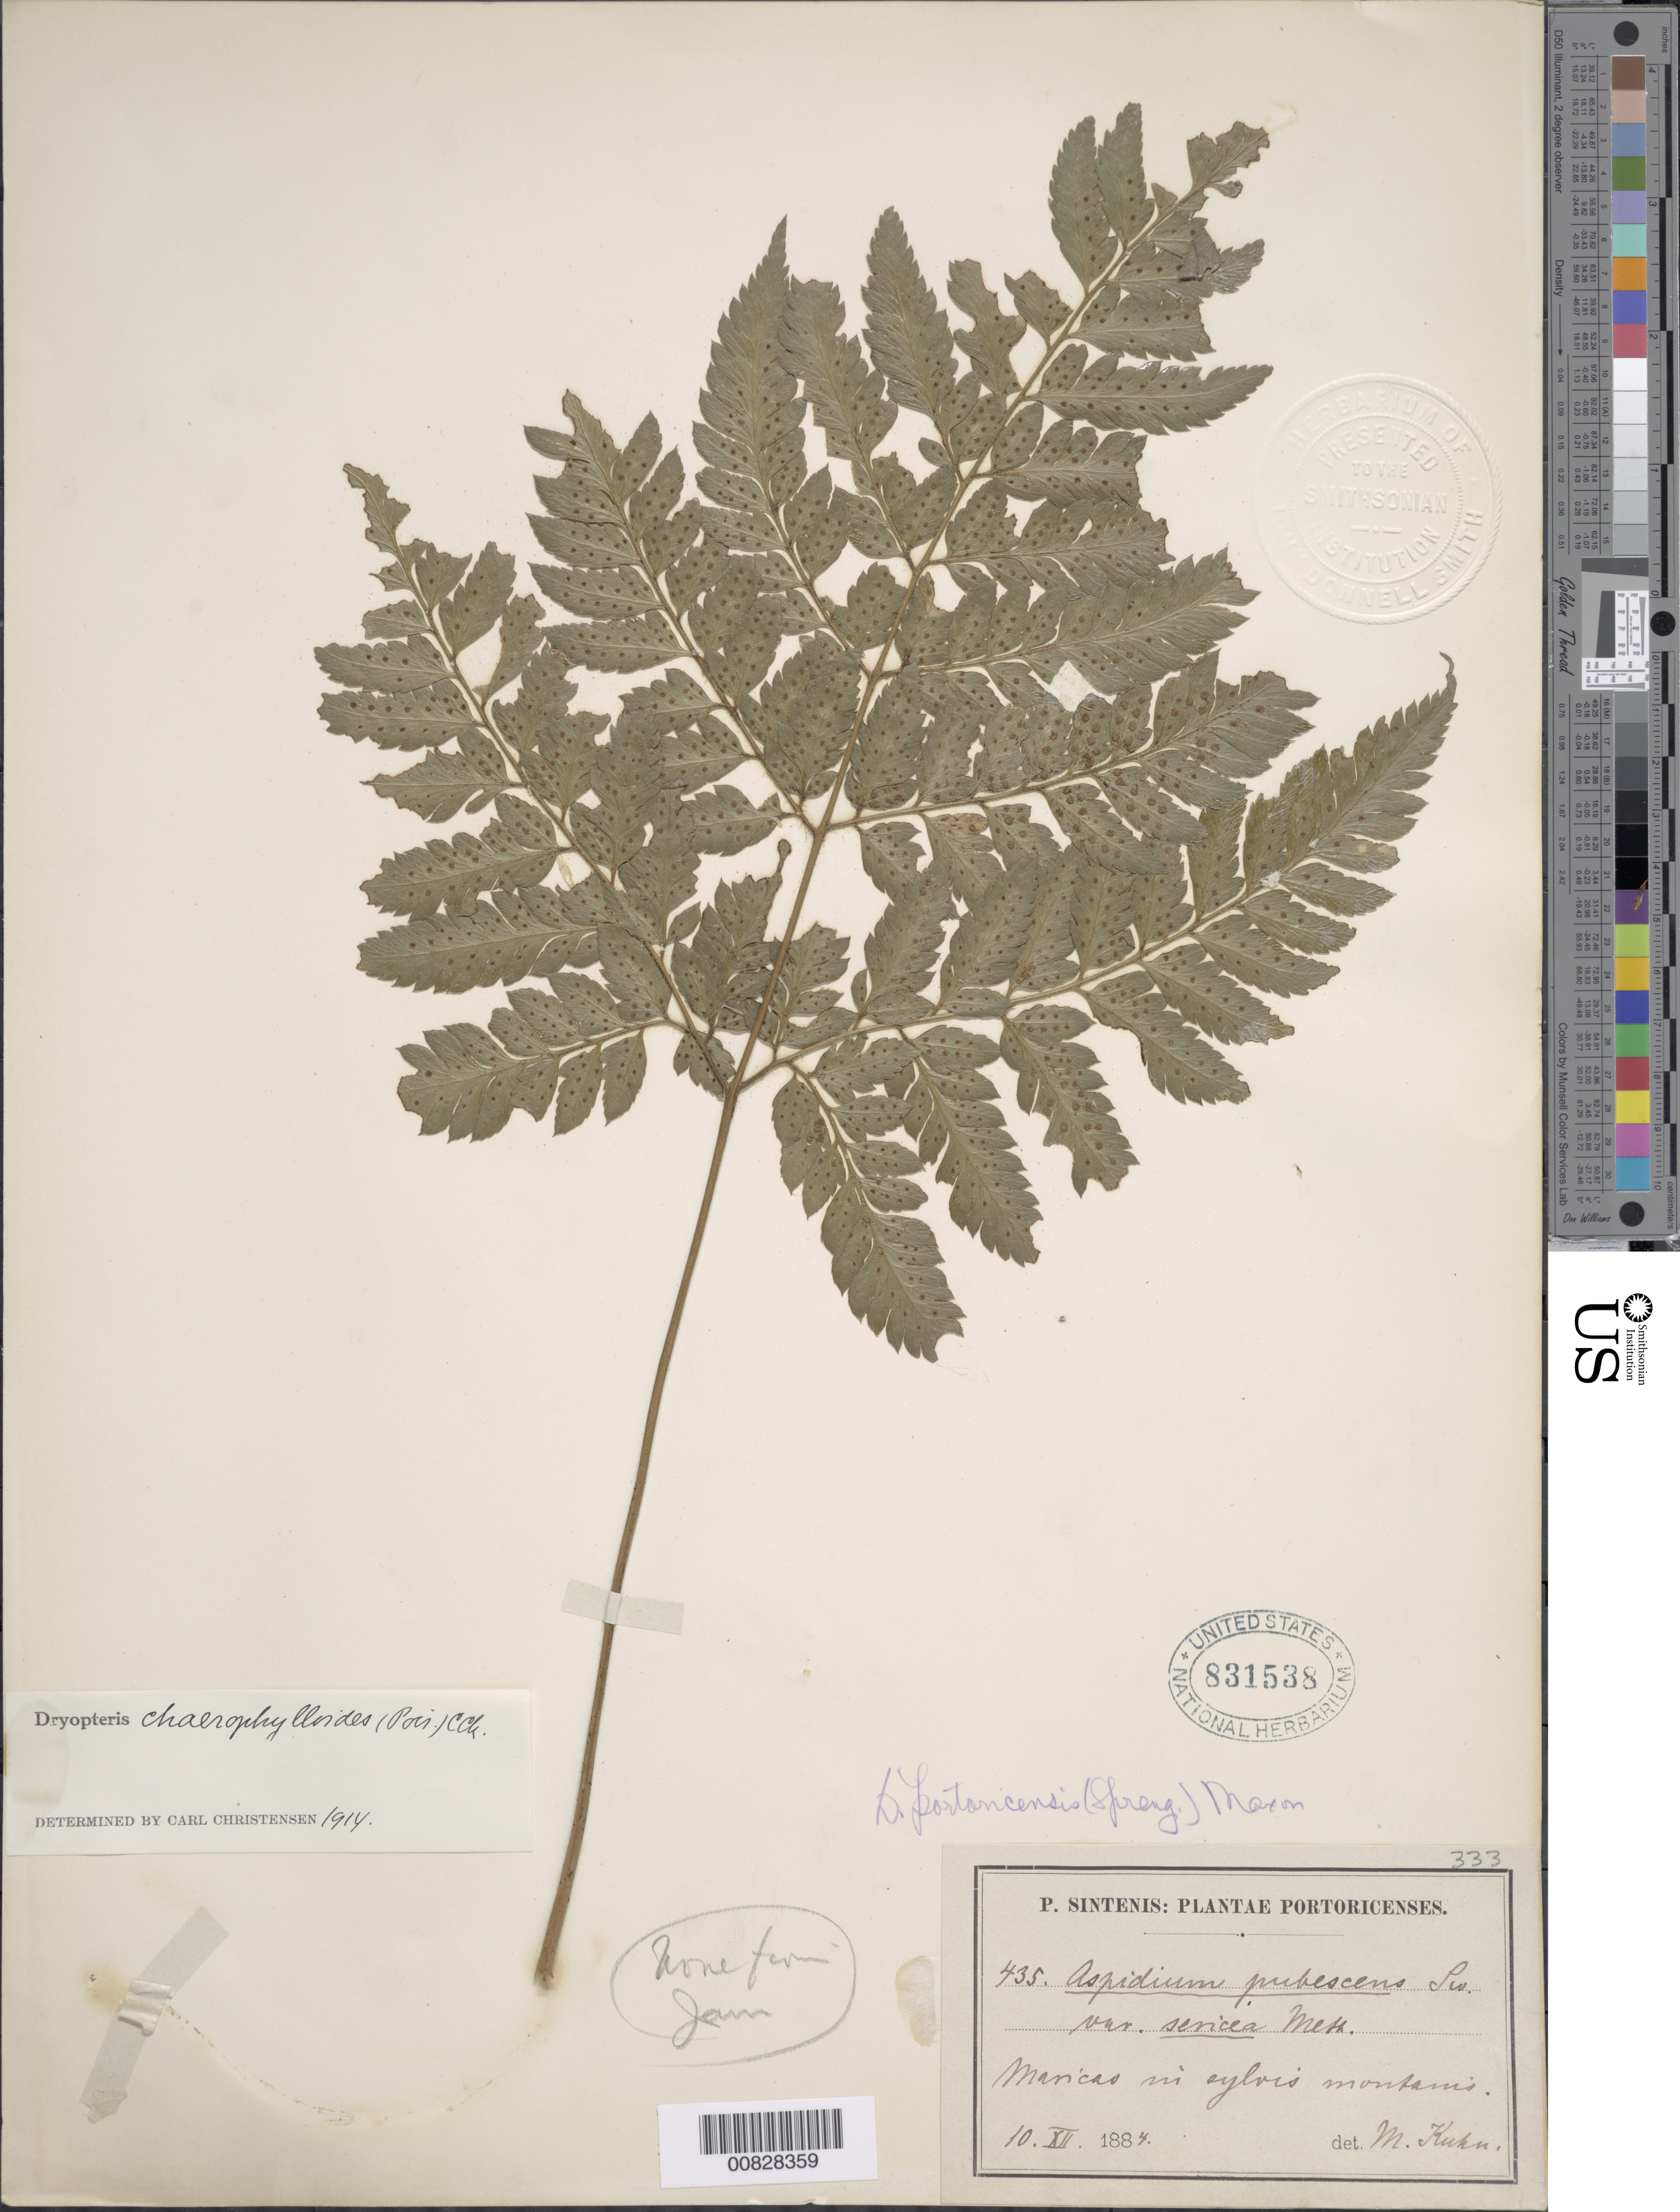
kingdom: Plantae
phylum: Tracheophyta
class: Polypodiopsida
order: Polypodiales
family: Dryopteridaceae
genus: Polystichopsis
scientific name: Polystichopsis chaerophylloides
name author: (Poir.) C.V. Morton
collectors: P. Sintenis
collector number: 435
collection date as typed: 10 Dec 1884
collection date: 1884-12-10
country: Puerto Rico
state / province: Maricao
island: Puerto Rico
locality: Maricao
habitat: Sylvis montanis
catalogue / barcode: US 831538